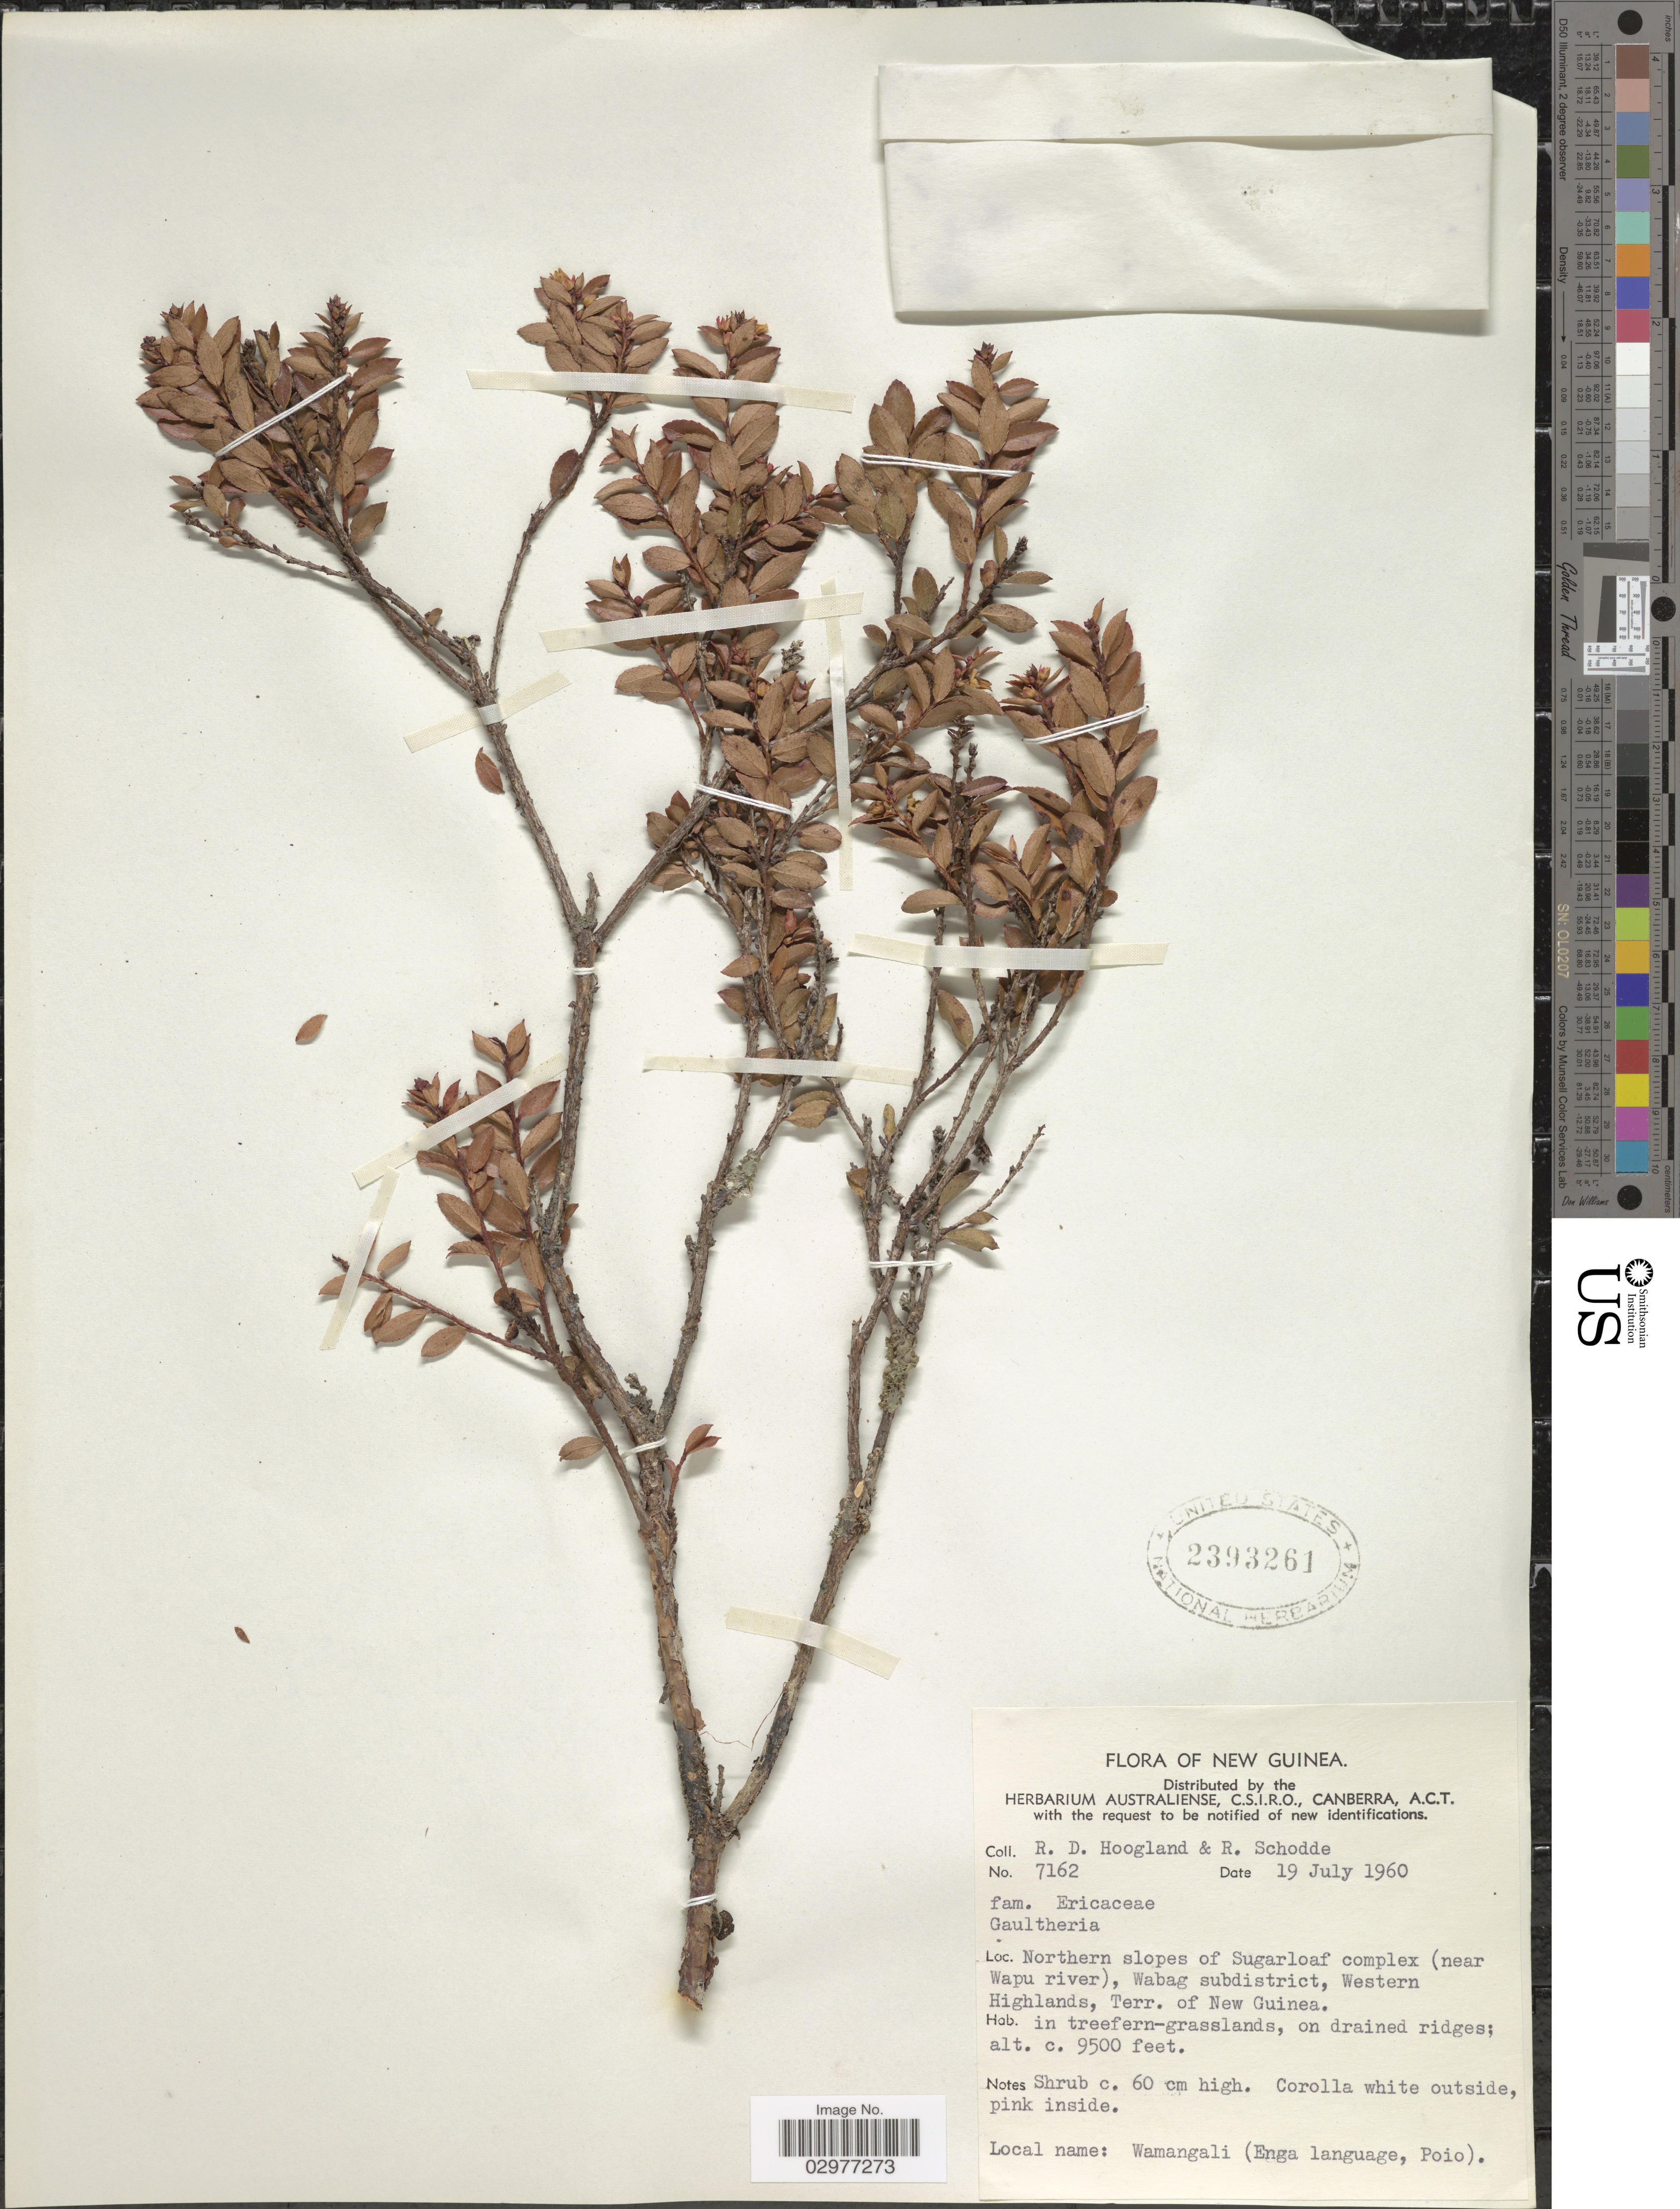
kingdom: Plantae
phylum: Tracheophyta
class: Magnoliopsida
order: Ericales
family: Ericaceae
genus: Gaultheria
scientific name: Gaultheria sp.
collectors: R. D. Hoogland & R. Schodde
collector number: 7162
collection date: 1960-07-19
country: Papua New Guinea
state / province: Western Highlands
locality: Northern slopes of Sugarloaf complex (near Wapu river), Wabag subdistrict, Terr. of New Guinea.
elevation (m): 2896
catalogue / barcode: US 2393261